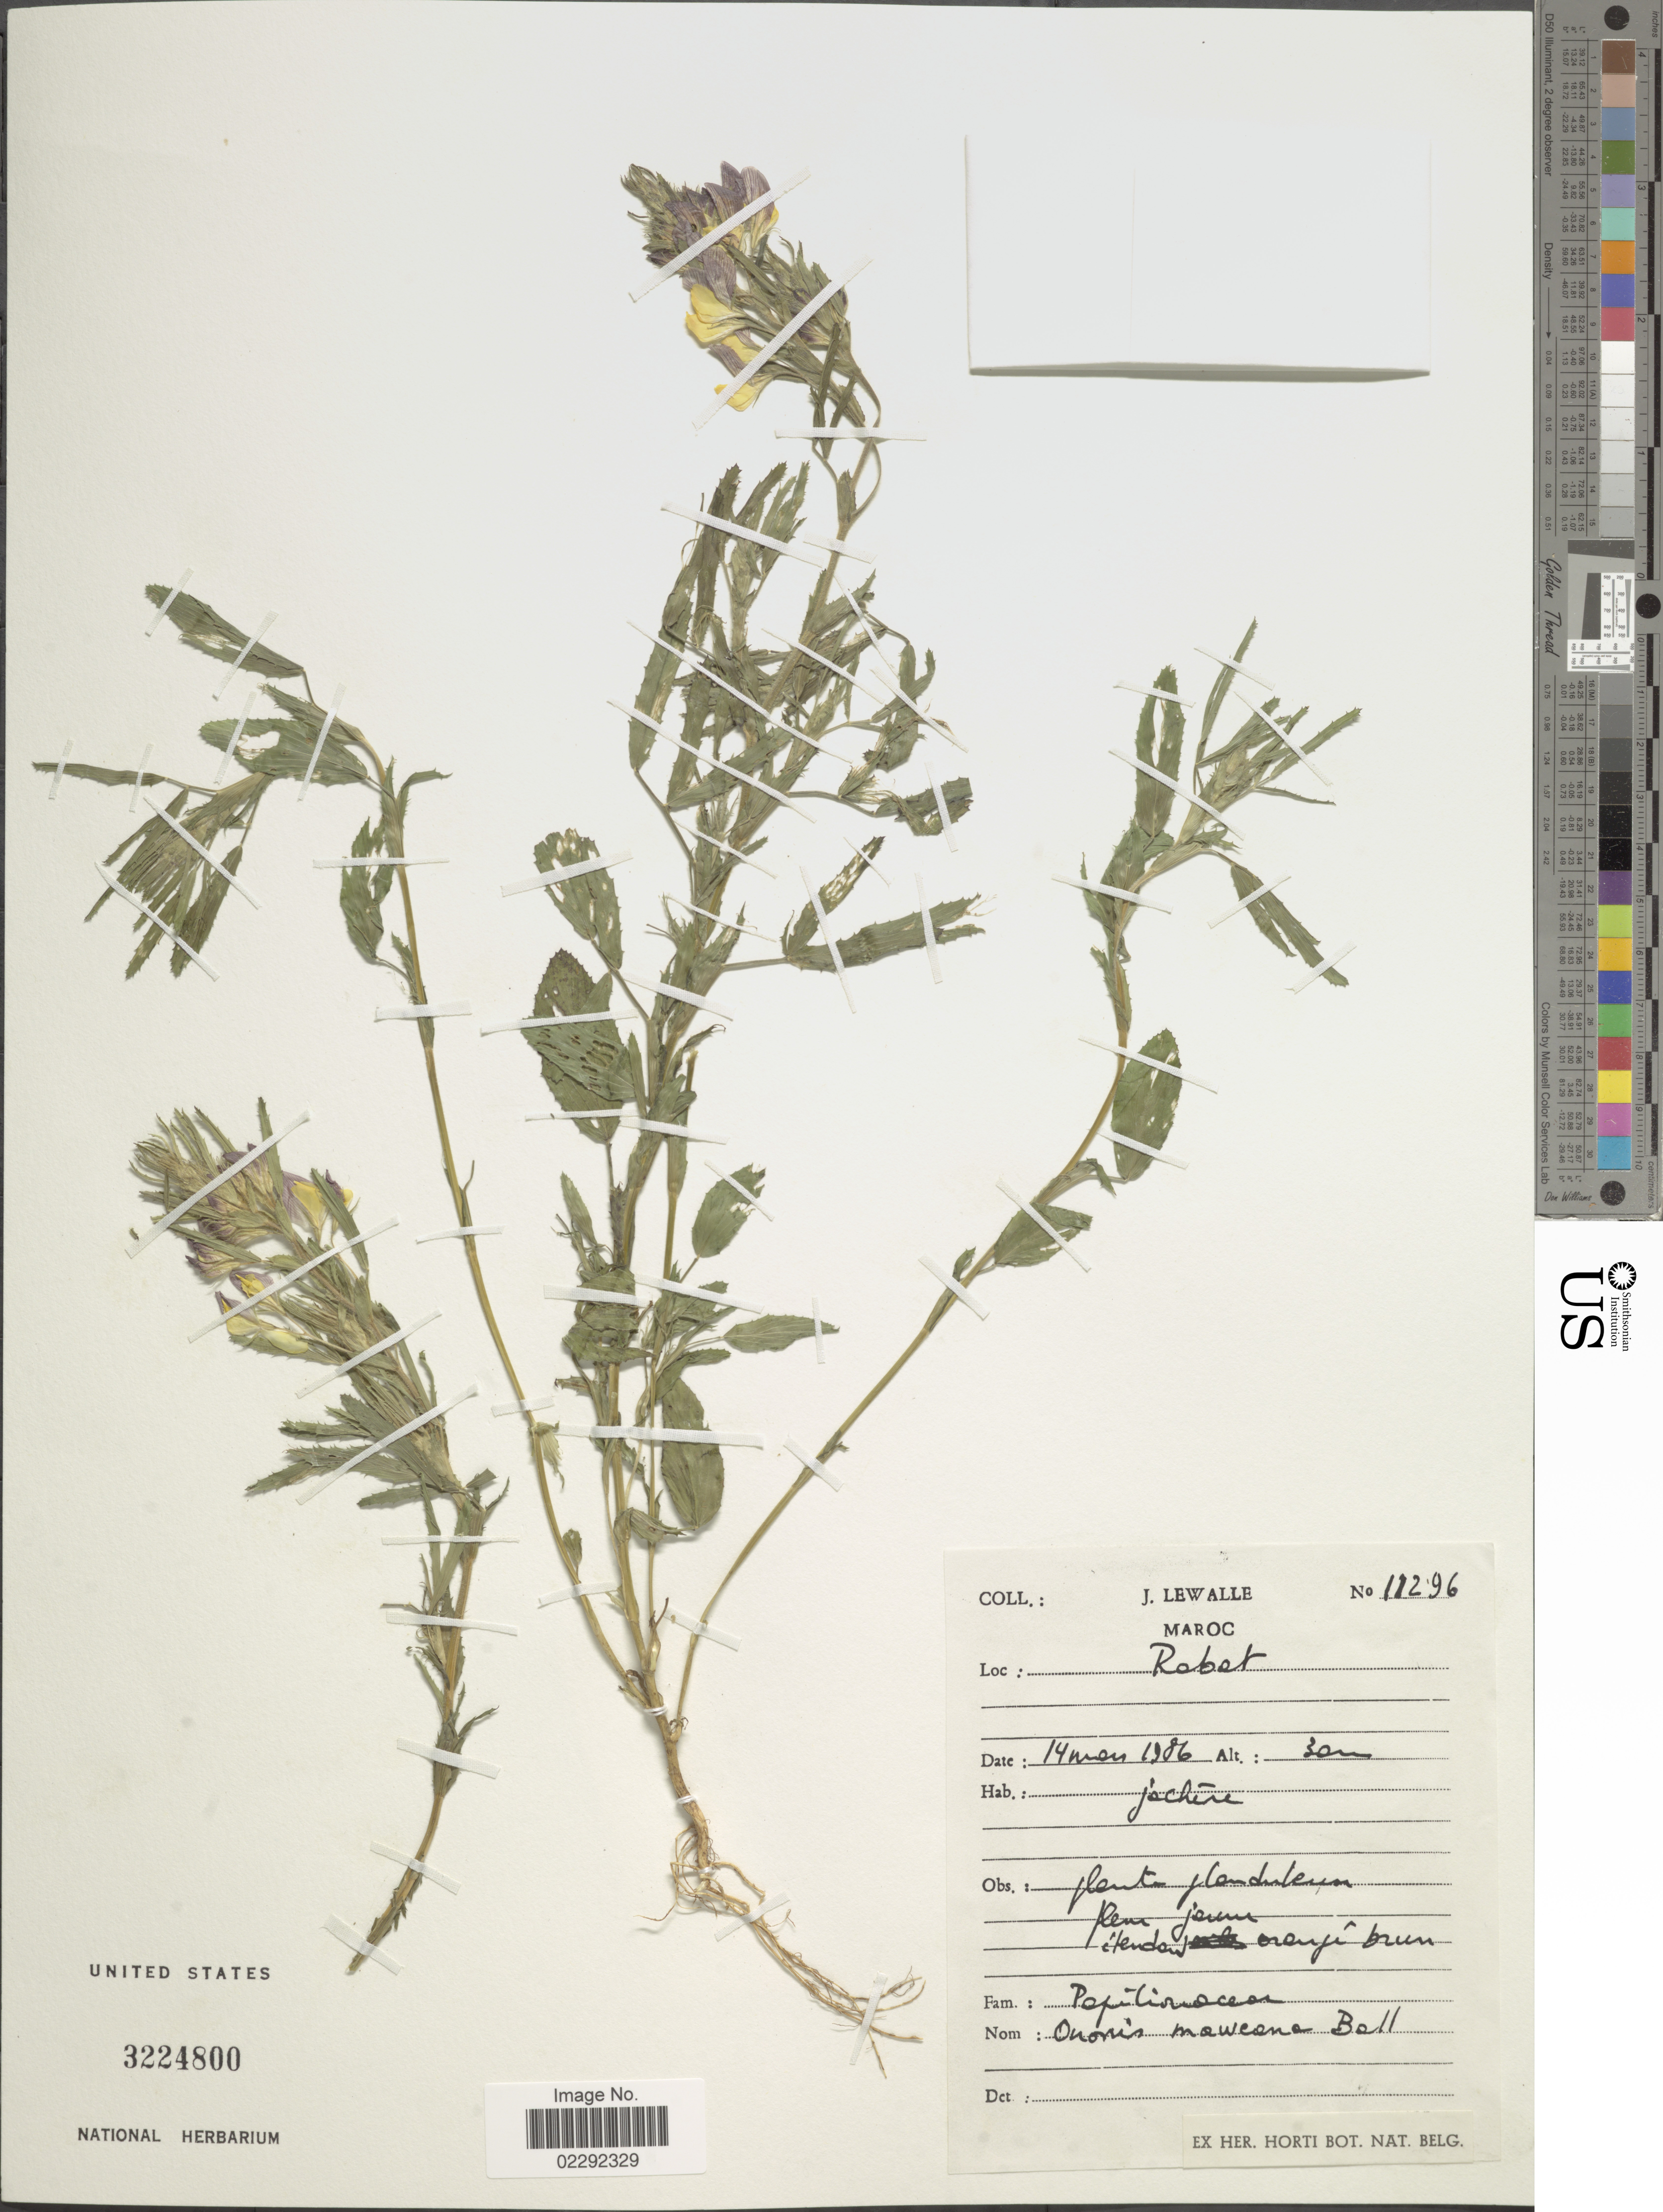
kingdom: Plantae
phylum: Tracheophyta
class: Magnoliopsida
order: Fabales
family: Fabaceae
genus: Ononis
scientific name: Ononis maweana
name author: Ball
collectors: J. Lewalle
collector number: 11296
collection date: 1986-03-14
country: Morocco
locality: Rebet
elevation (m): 30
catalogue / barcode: US 3224800